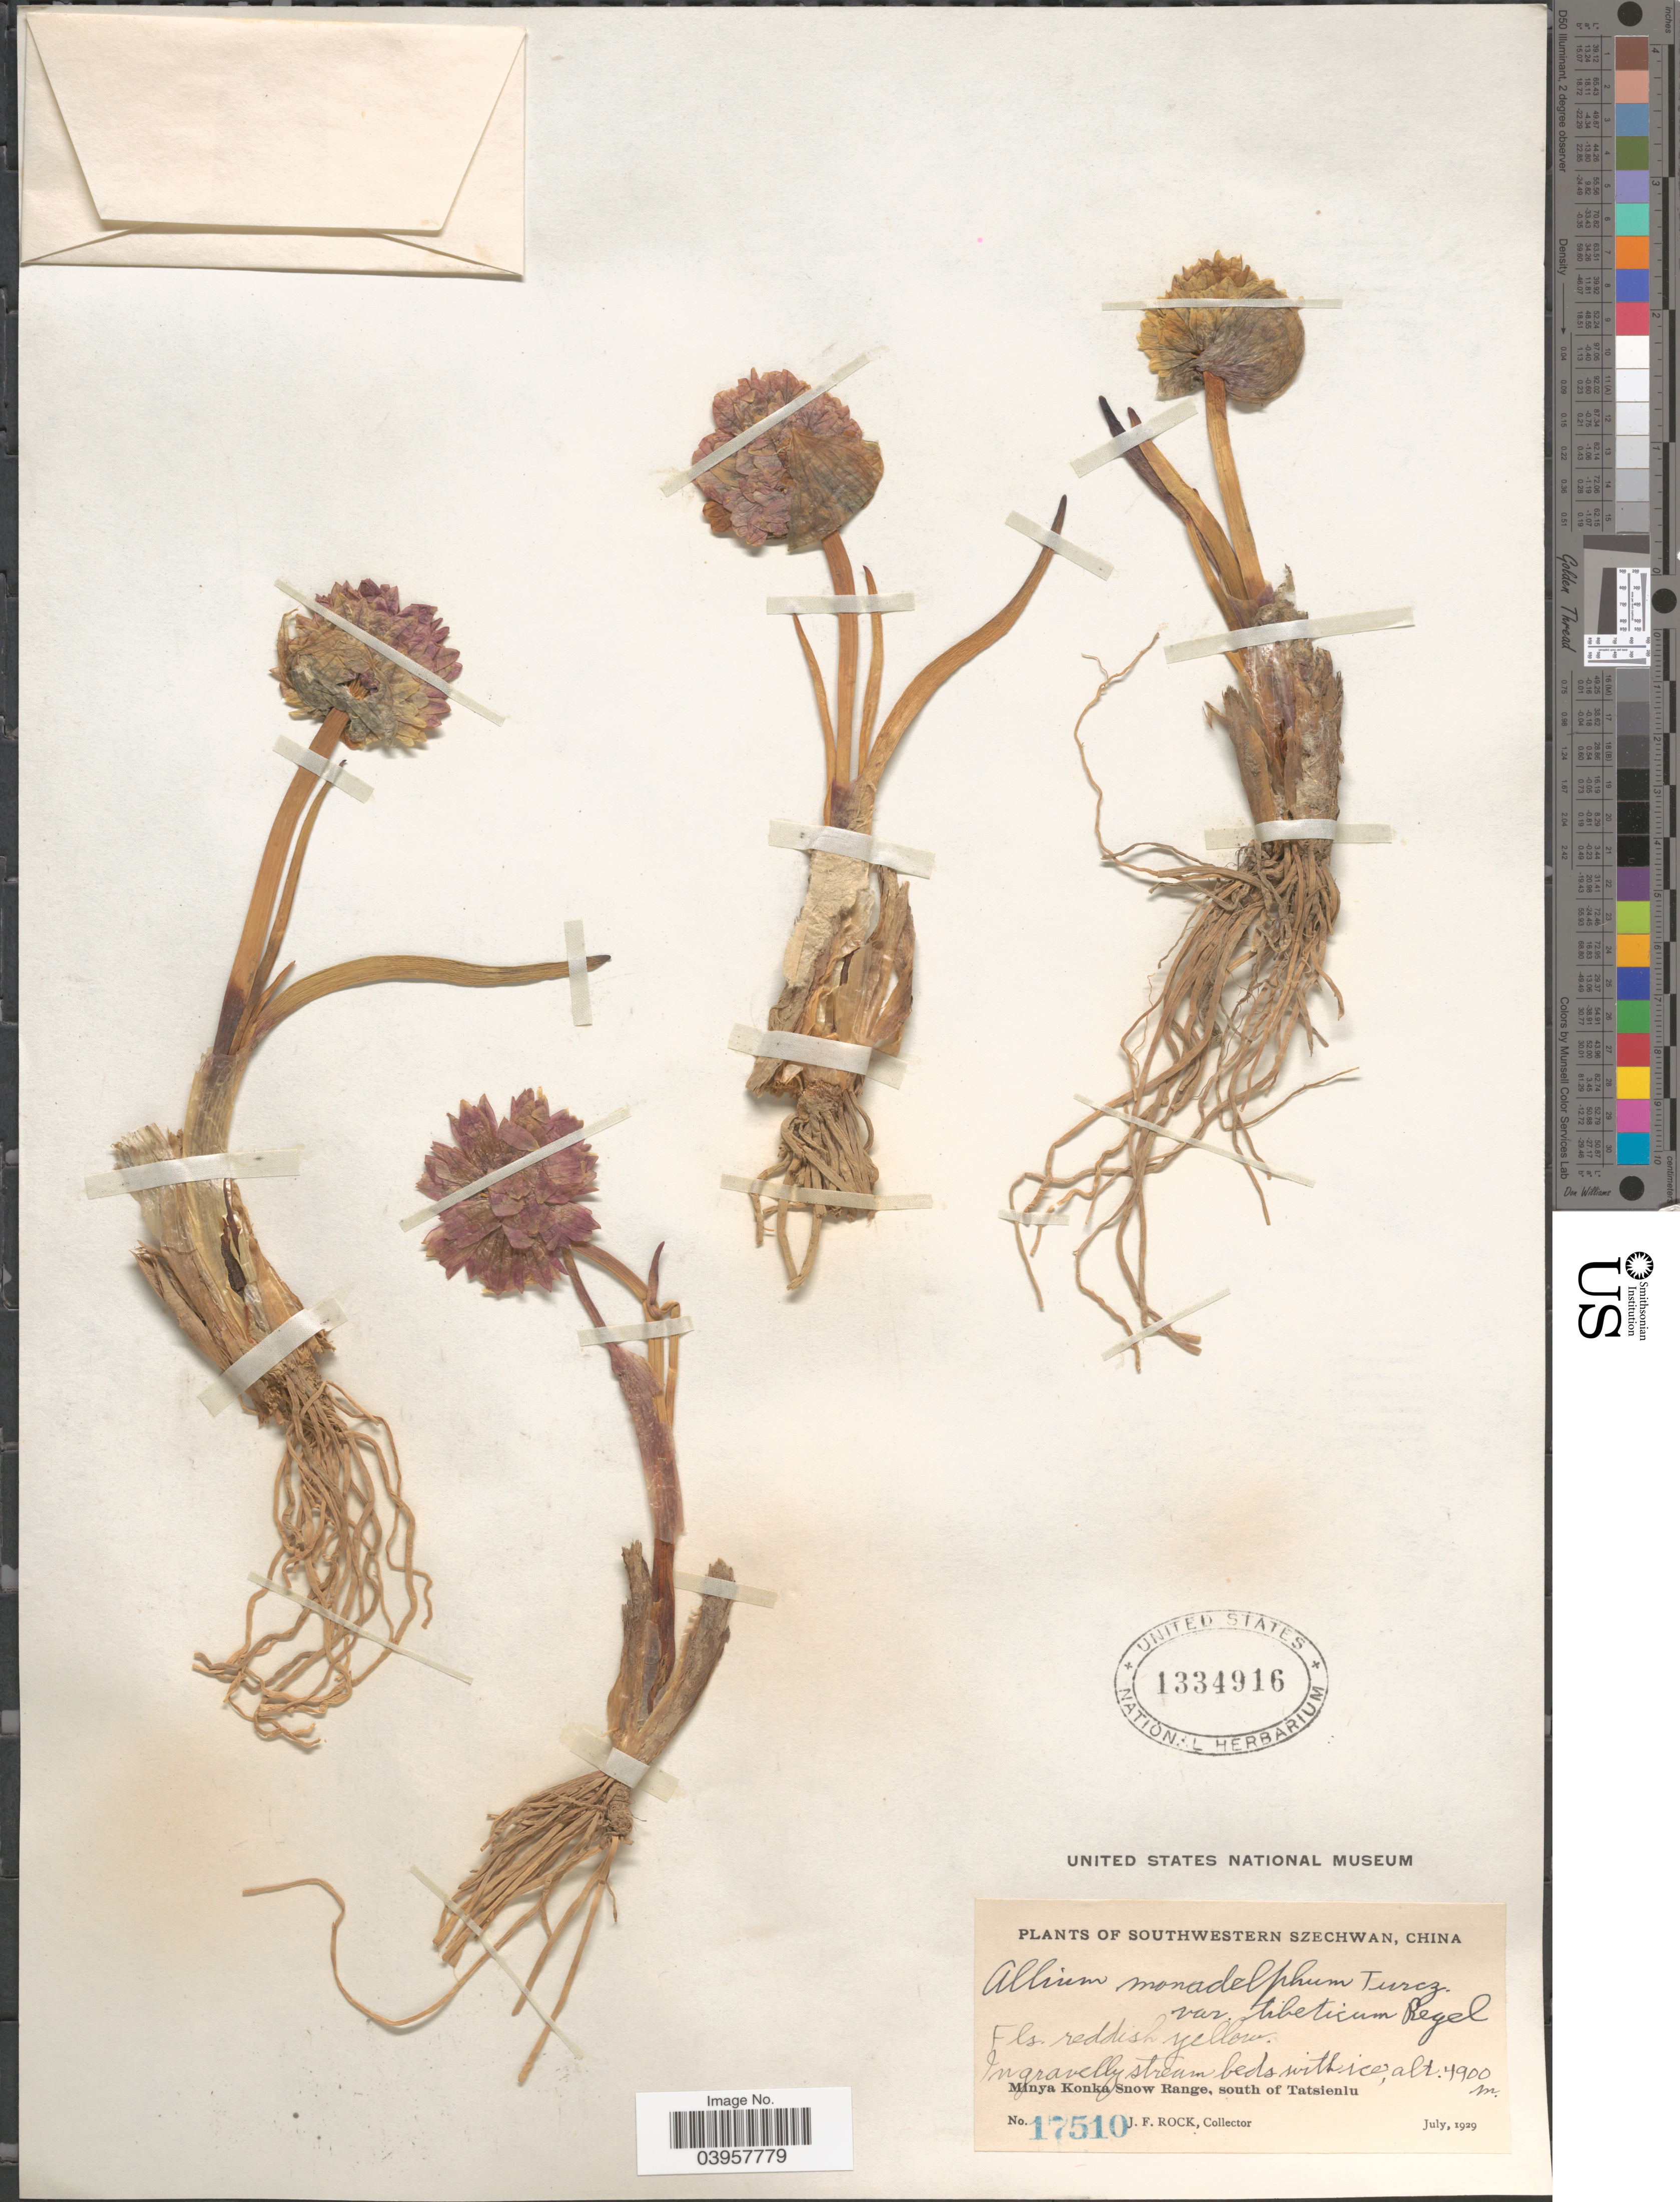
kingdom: Plantae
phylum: Tracheophyta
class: Liliopsida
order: Asparagales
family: Amaryllidaceae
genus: Allium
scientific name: Allium monadelphum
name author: Turcz. ex Kunth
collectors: J. Rock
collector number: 17510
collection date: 1929-07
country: China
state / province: Sichuan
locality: Southwestern Szechwan. Minya Konka Snow Range, south of Tatsienlu.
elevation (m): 4900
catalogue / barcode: US 1334916